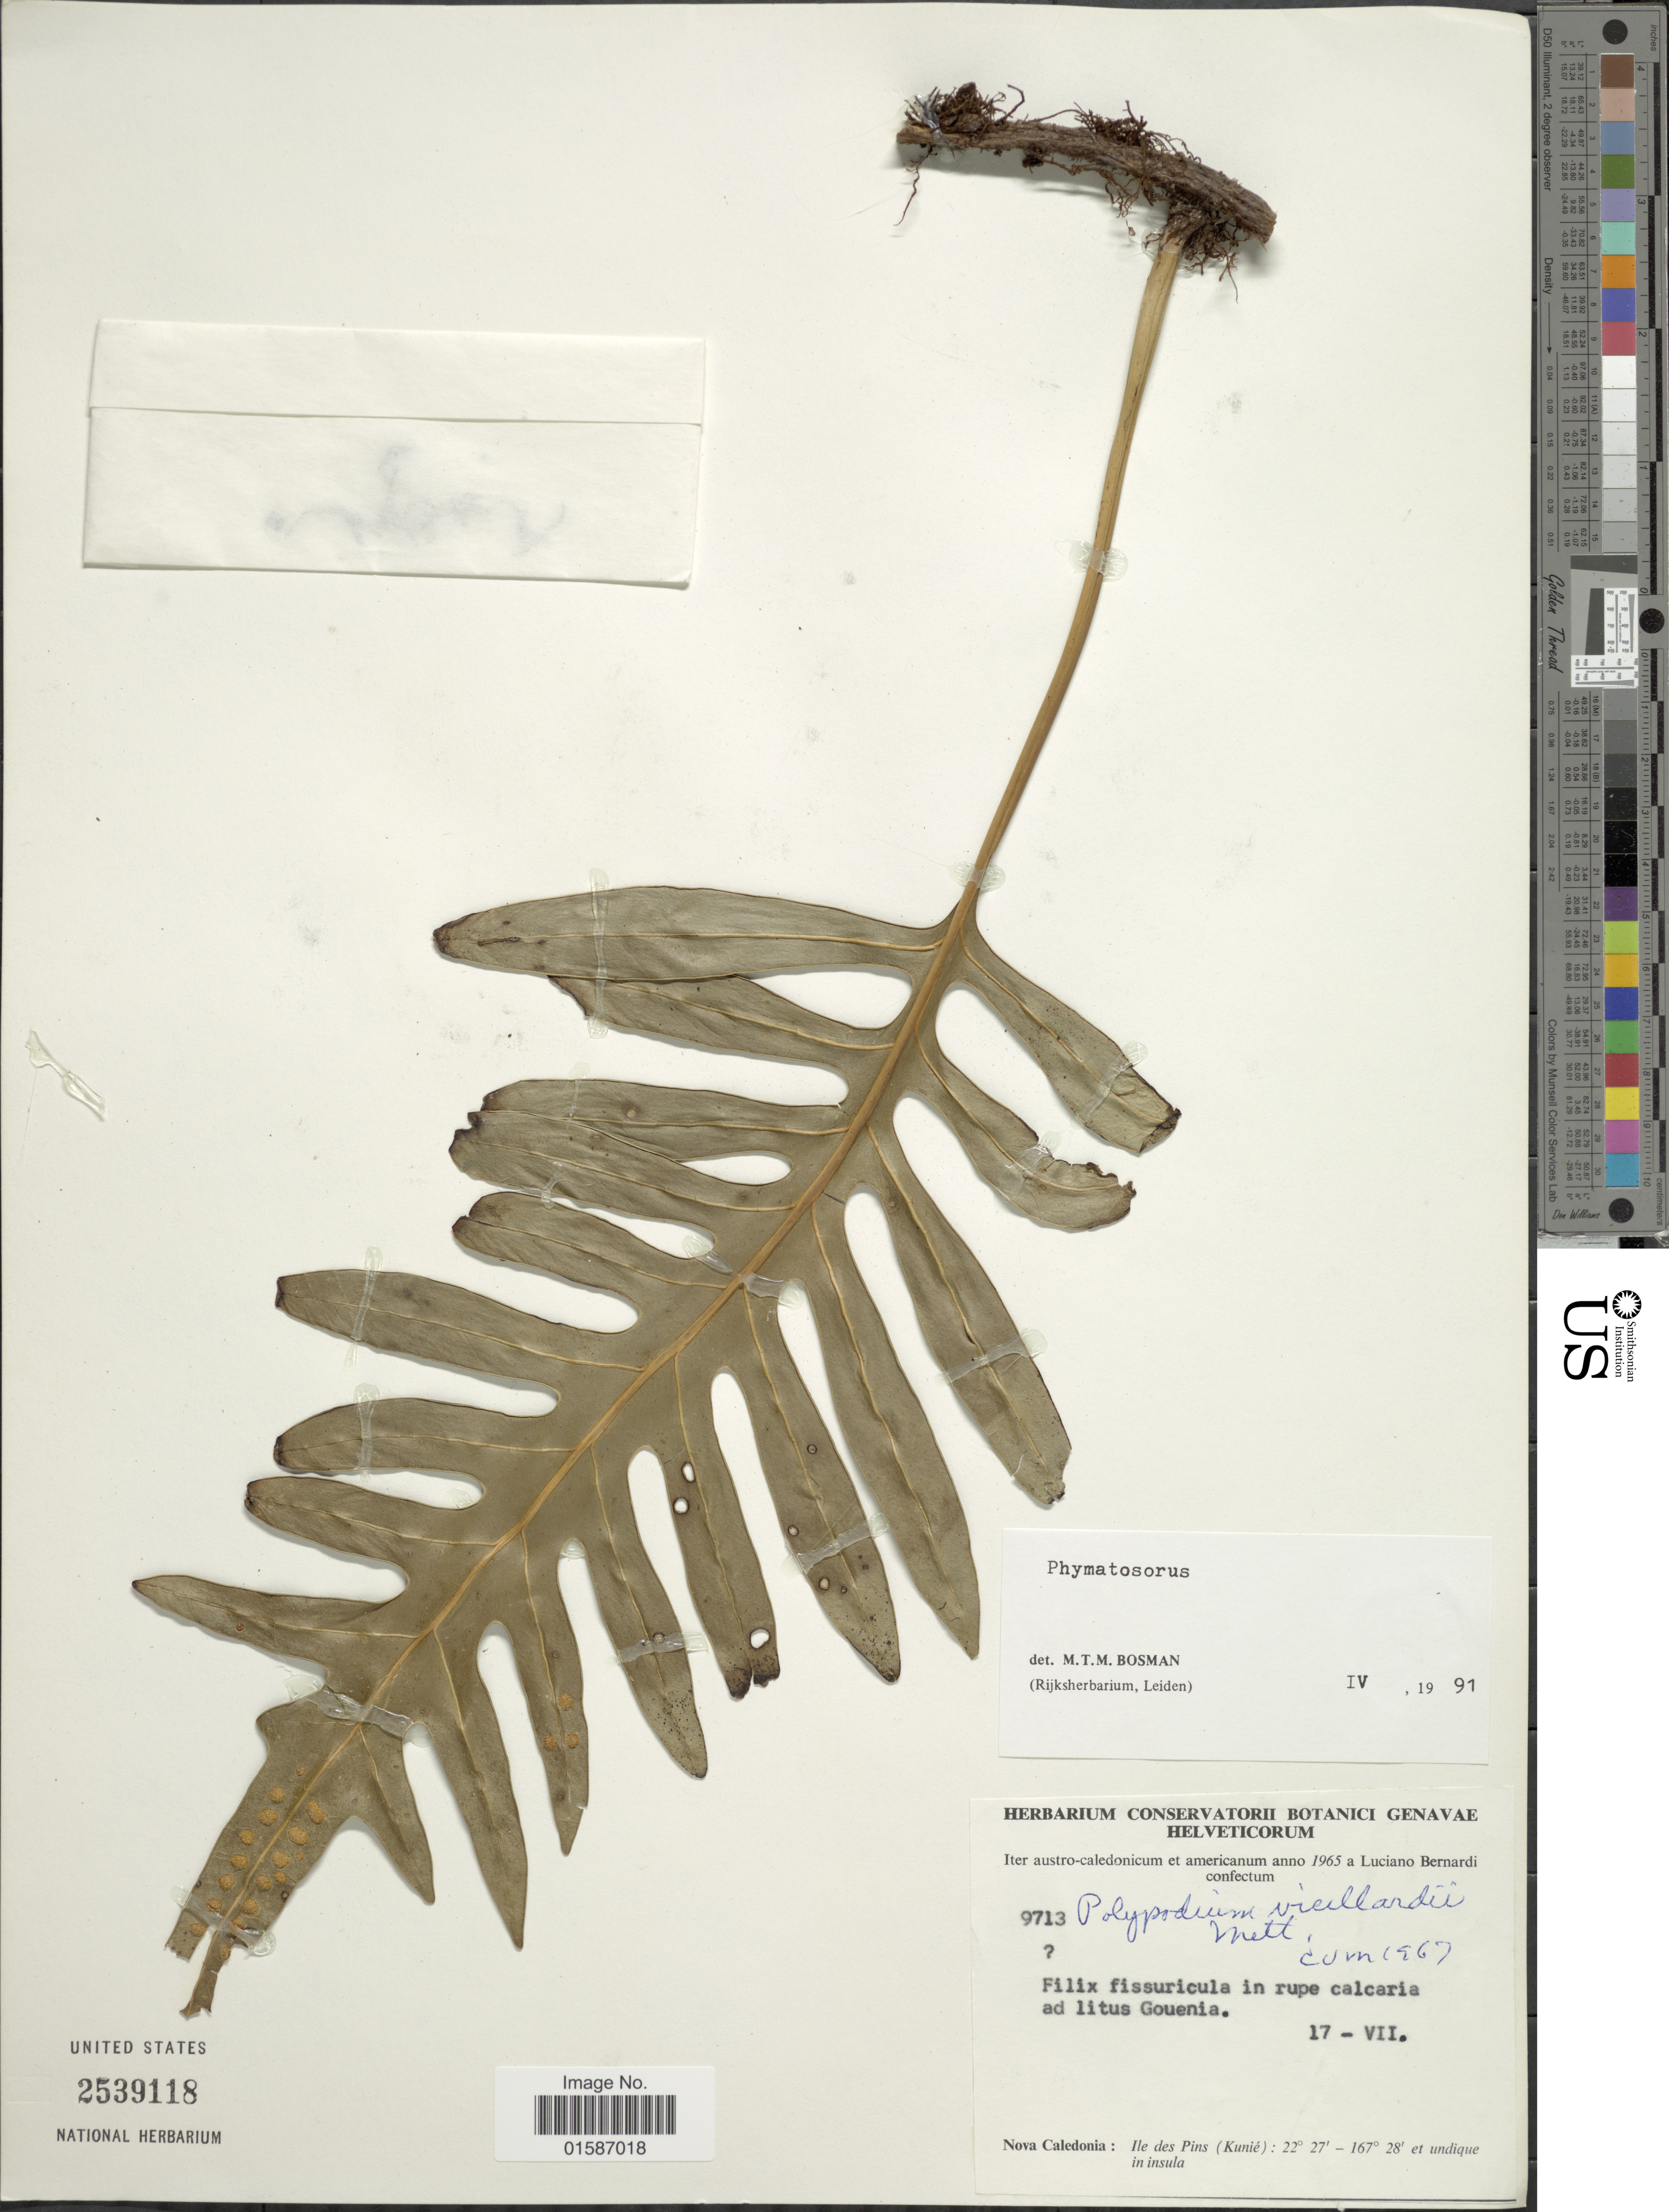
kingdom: Plantae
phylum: Tracheophyta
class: Polypodiopsida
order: Polypodiales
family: Polypodiaceae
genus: Microsorum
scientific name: Microsorum vieillardii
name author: (Mett.) Copel.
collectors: L. Bernardi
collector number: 9713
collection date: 1965-07-17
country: New Caledonia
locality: Ile des Pins (Kunié) et undique in insula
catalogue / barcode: US 2539118